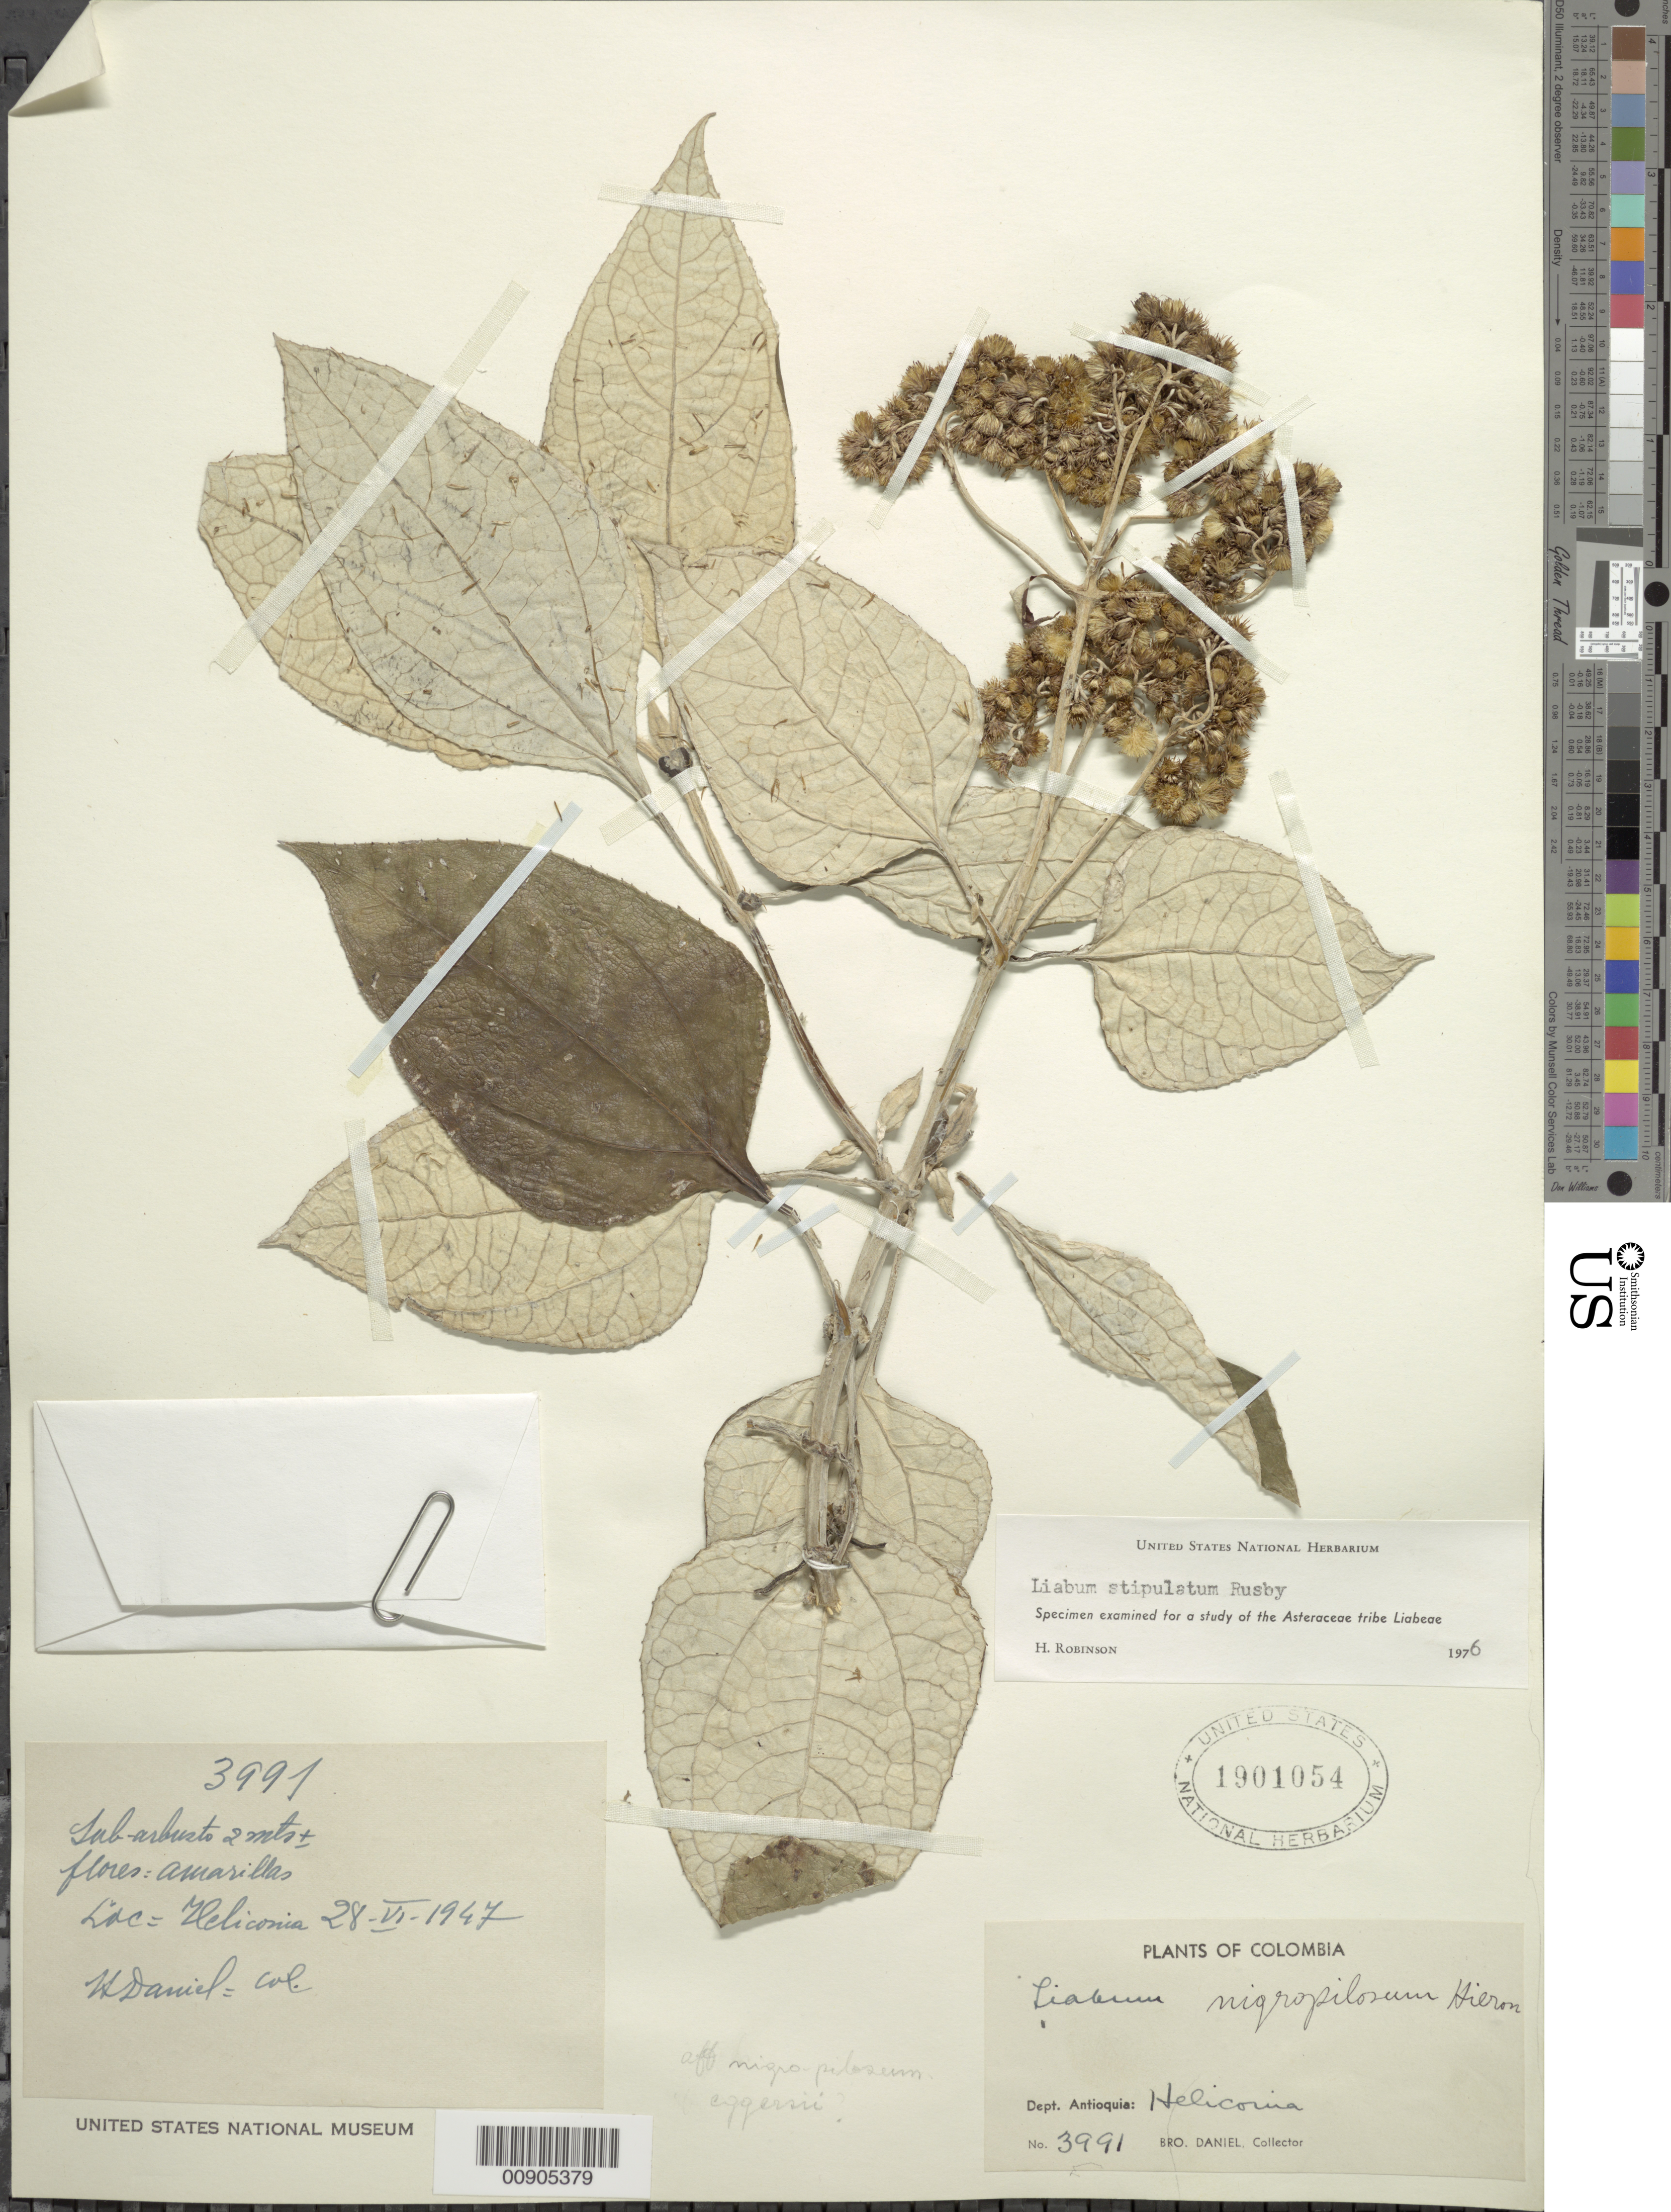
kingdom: Plantae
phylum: Tracheophyta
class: Magnoliopsida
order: Asterales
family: Asteraceae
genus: Liabum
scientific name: Liabum stipulatum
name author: Rusby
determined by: Robinson, Harold E., (US)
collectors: Bro. Daniel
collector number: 3991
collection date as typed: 28-Jun-47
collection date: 1947-06-28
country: Colombia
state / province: Antioquia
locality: Heliconia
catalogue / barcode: US 1901054